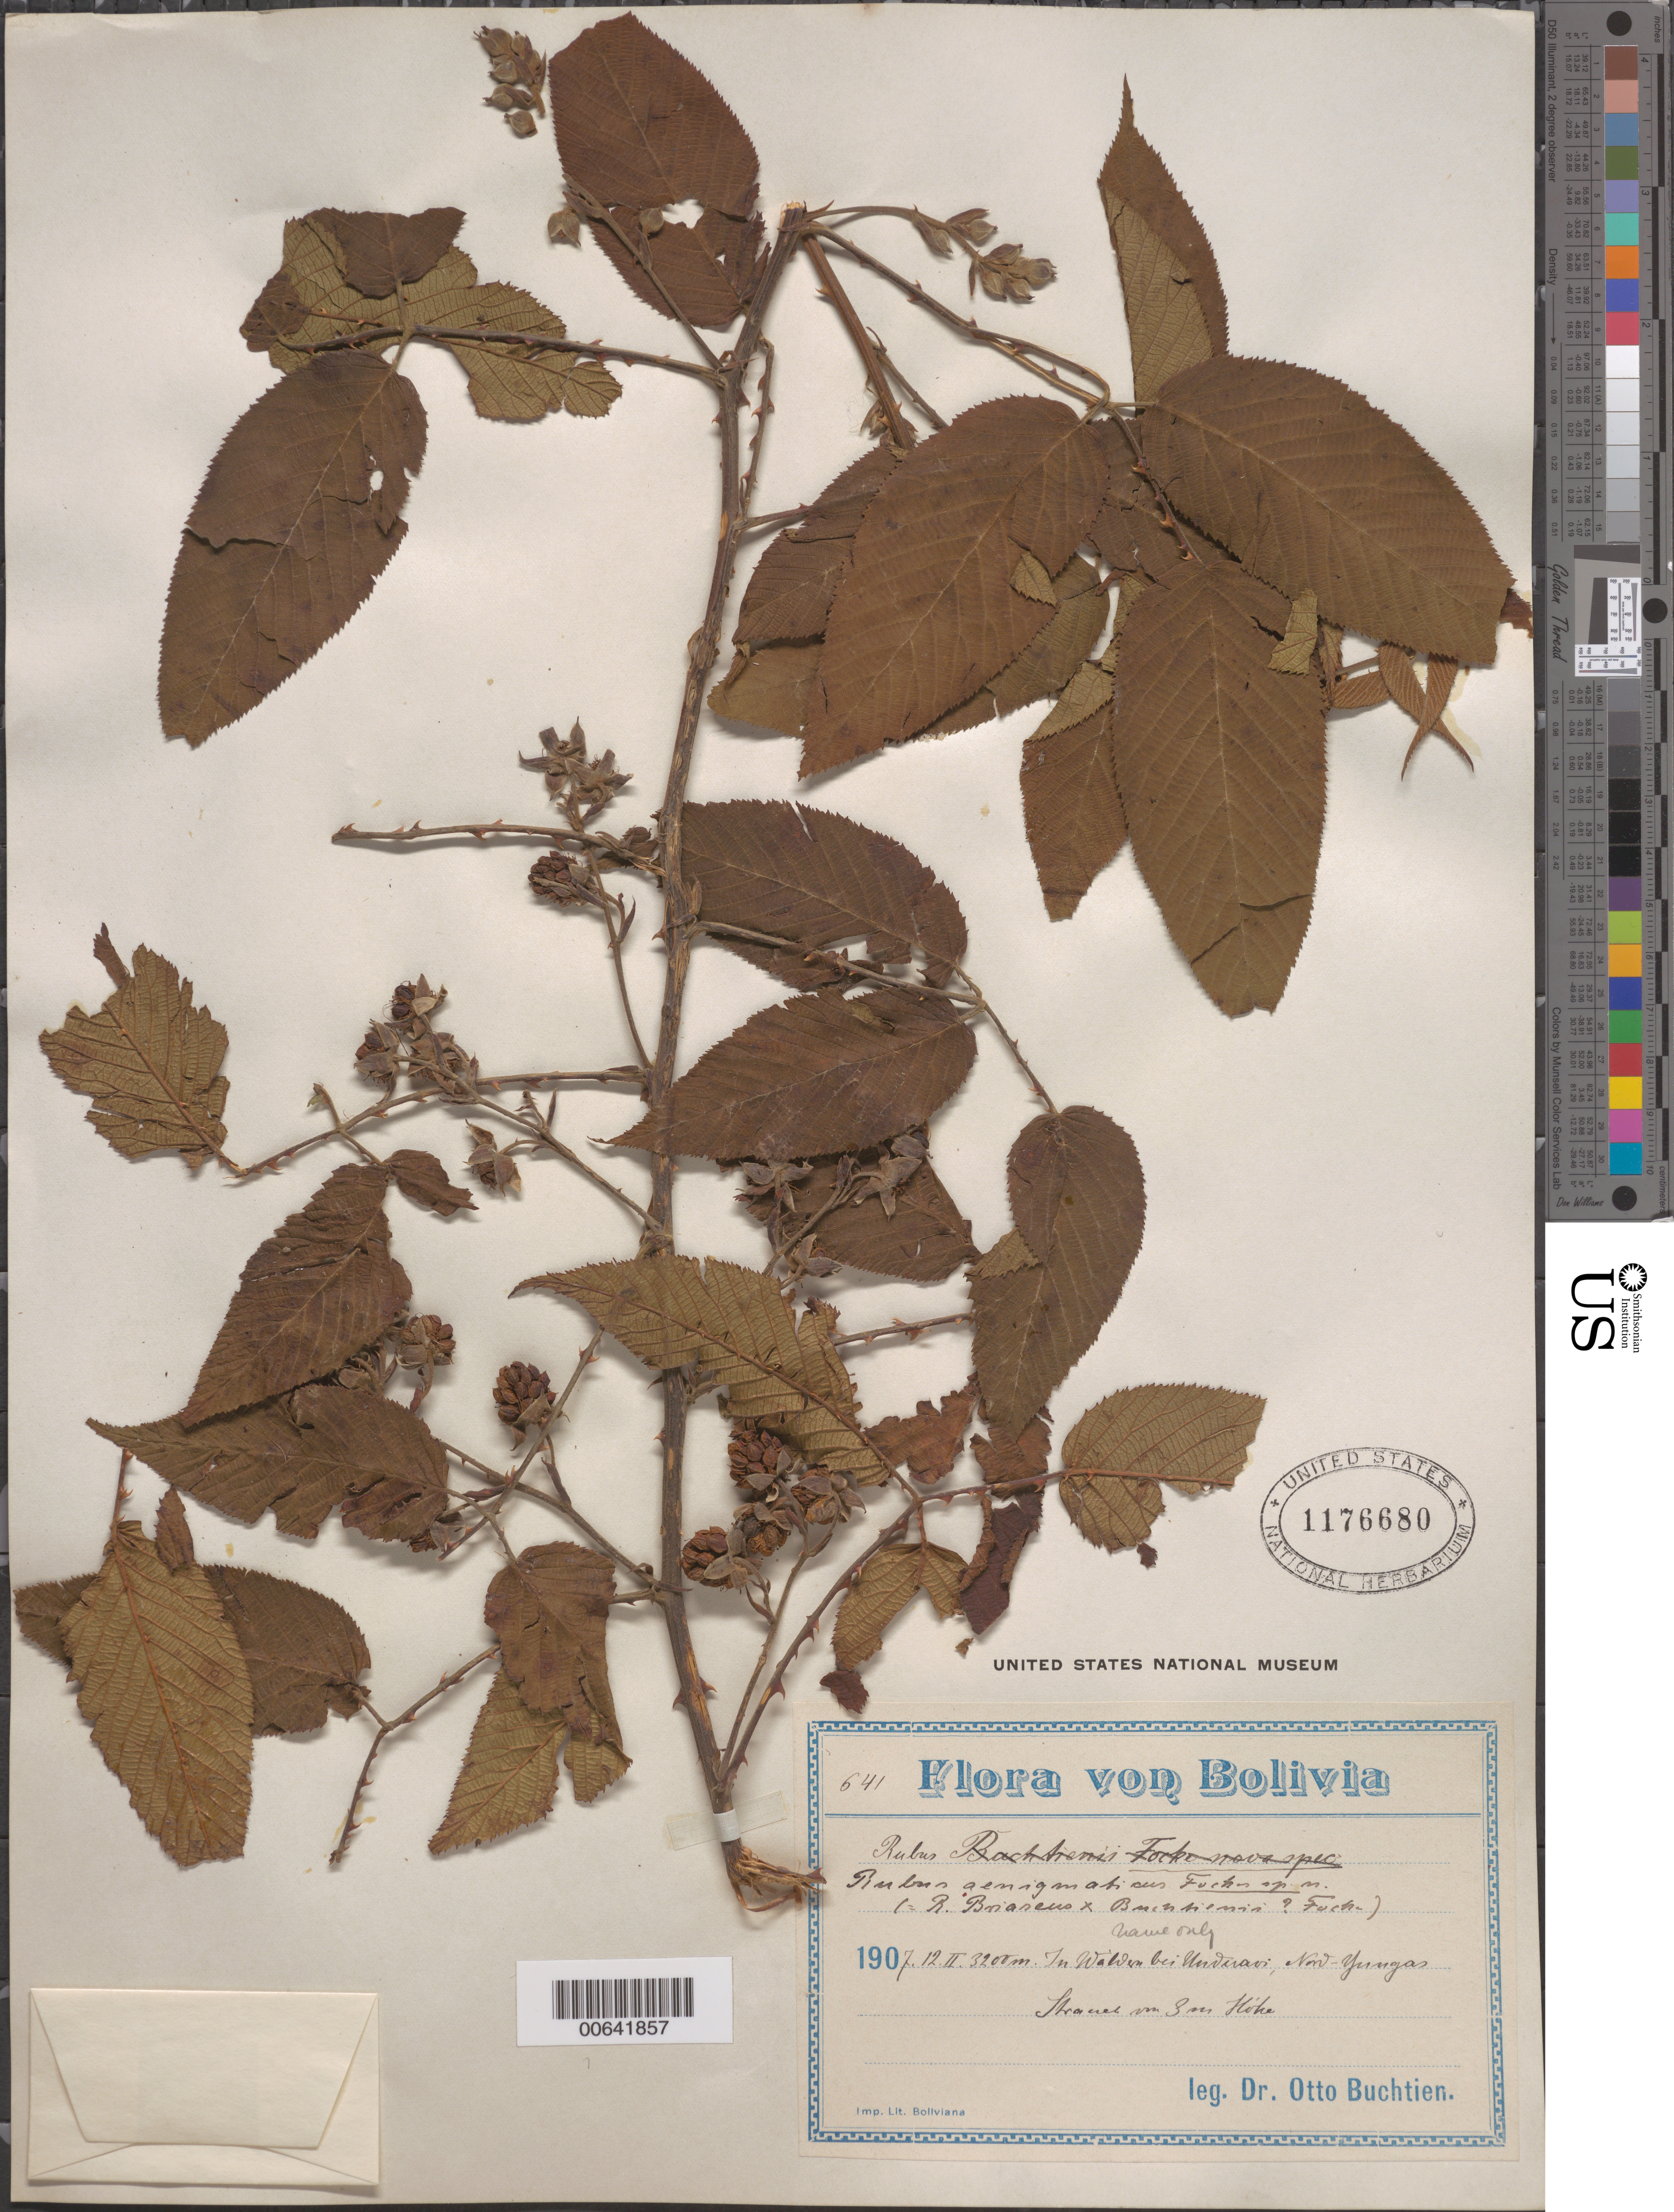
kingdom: Plantae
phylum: Tracheophyta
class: Magnoliopsida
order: Rosales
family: Rosaceae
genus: Rubus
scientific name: Rubus aenigmaticus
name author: Focke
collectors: O. Buchtien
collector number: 641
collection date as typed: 02 Dec 1907 or 12 Feb 1907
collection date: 1907-02-12 or 1907-12-02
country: Bolivia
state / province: La Paz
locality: Valle via Unduavi. Nor Yungas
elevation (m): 3200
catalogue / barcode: US 1176680